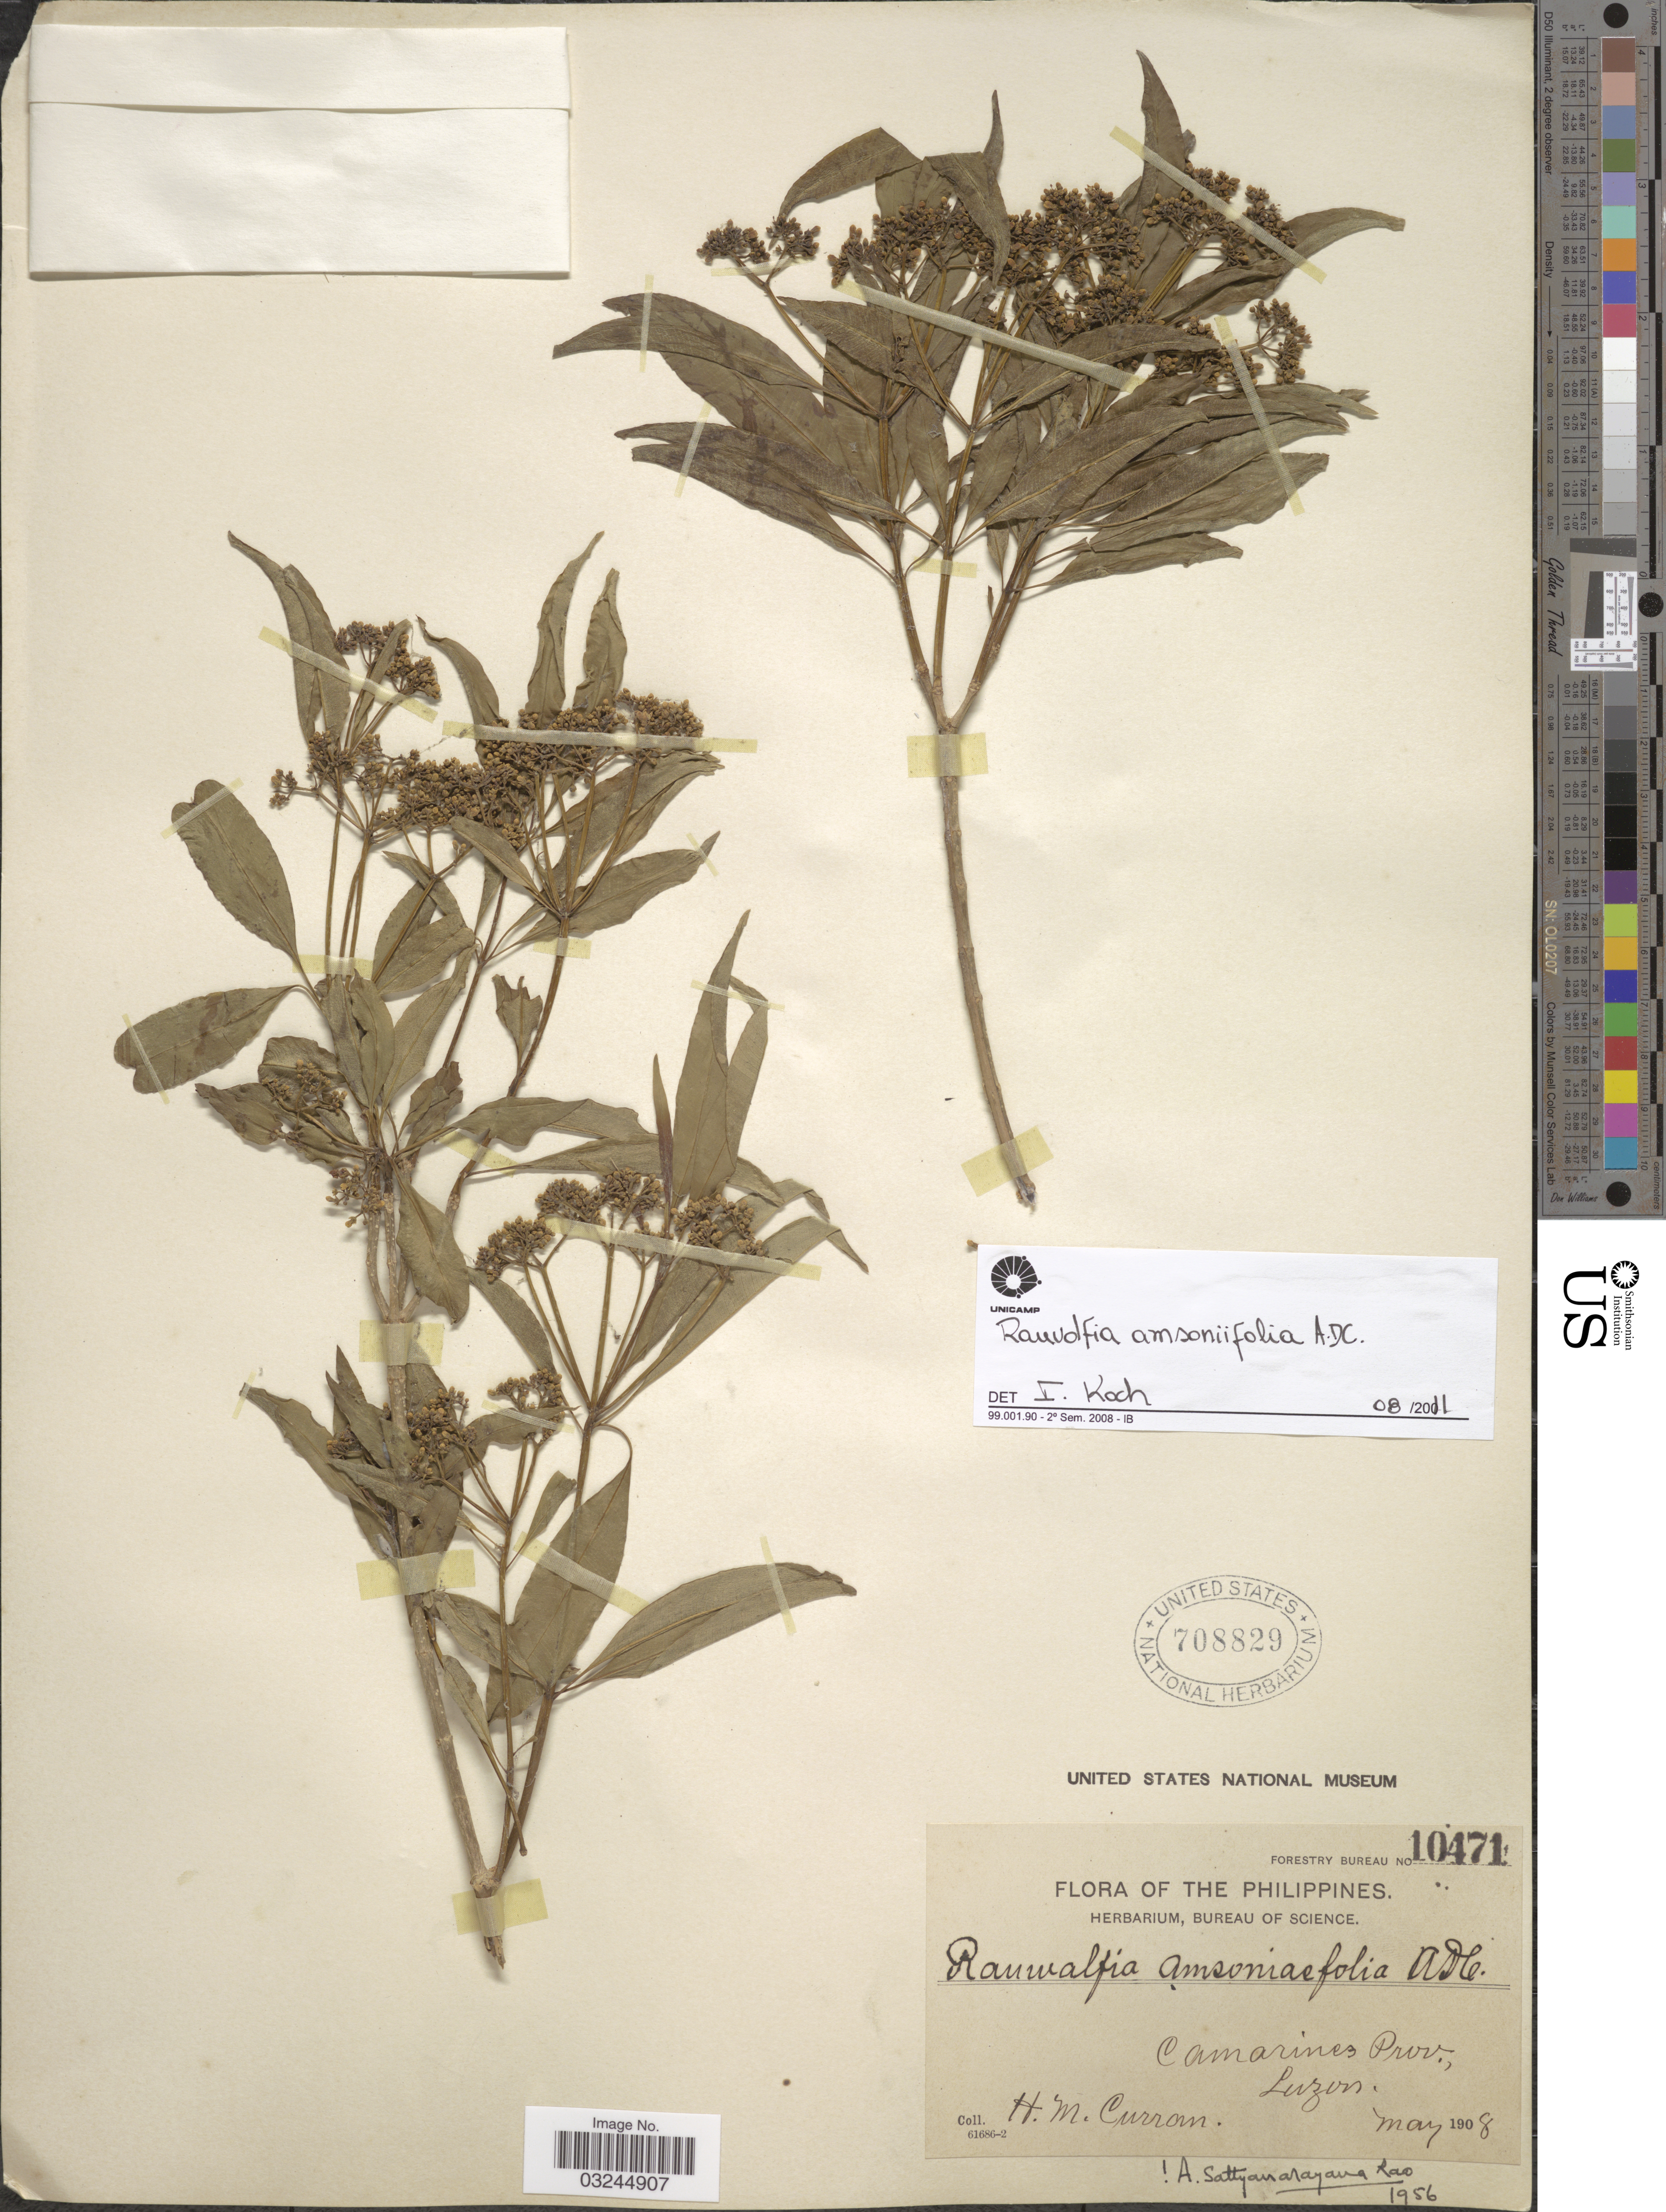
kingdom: Plantae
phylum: Tracheophyta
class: Magnoliopsida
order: Gentianales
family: Apocynaceae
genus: Rauvolfia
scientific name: Rauvolfia amsoniifolia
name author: A. DC.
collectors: H. M. Curran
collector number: Forestry Bureau 10471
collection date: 1908-05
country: Philippines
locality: Camarines Prov., Luzon.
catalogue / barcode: US 708829